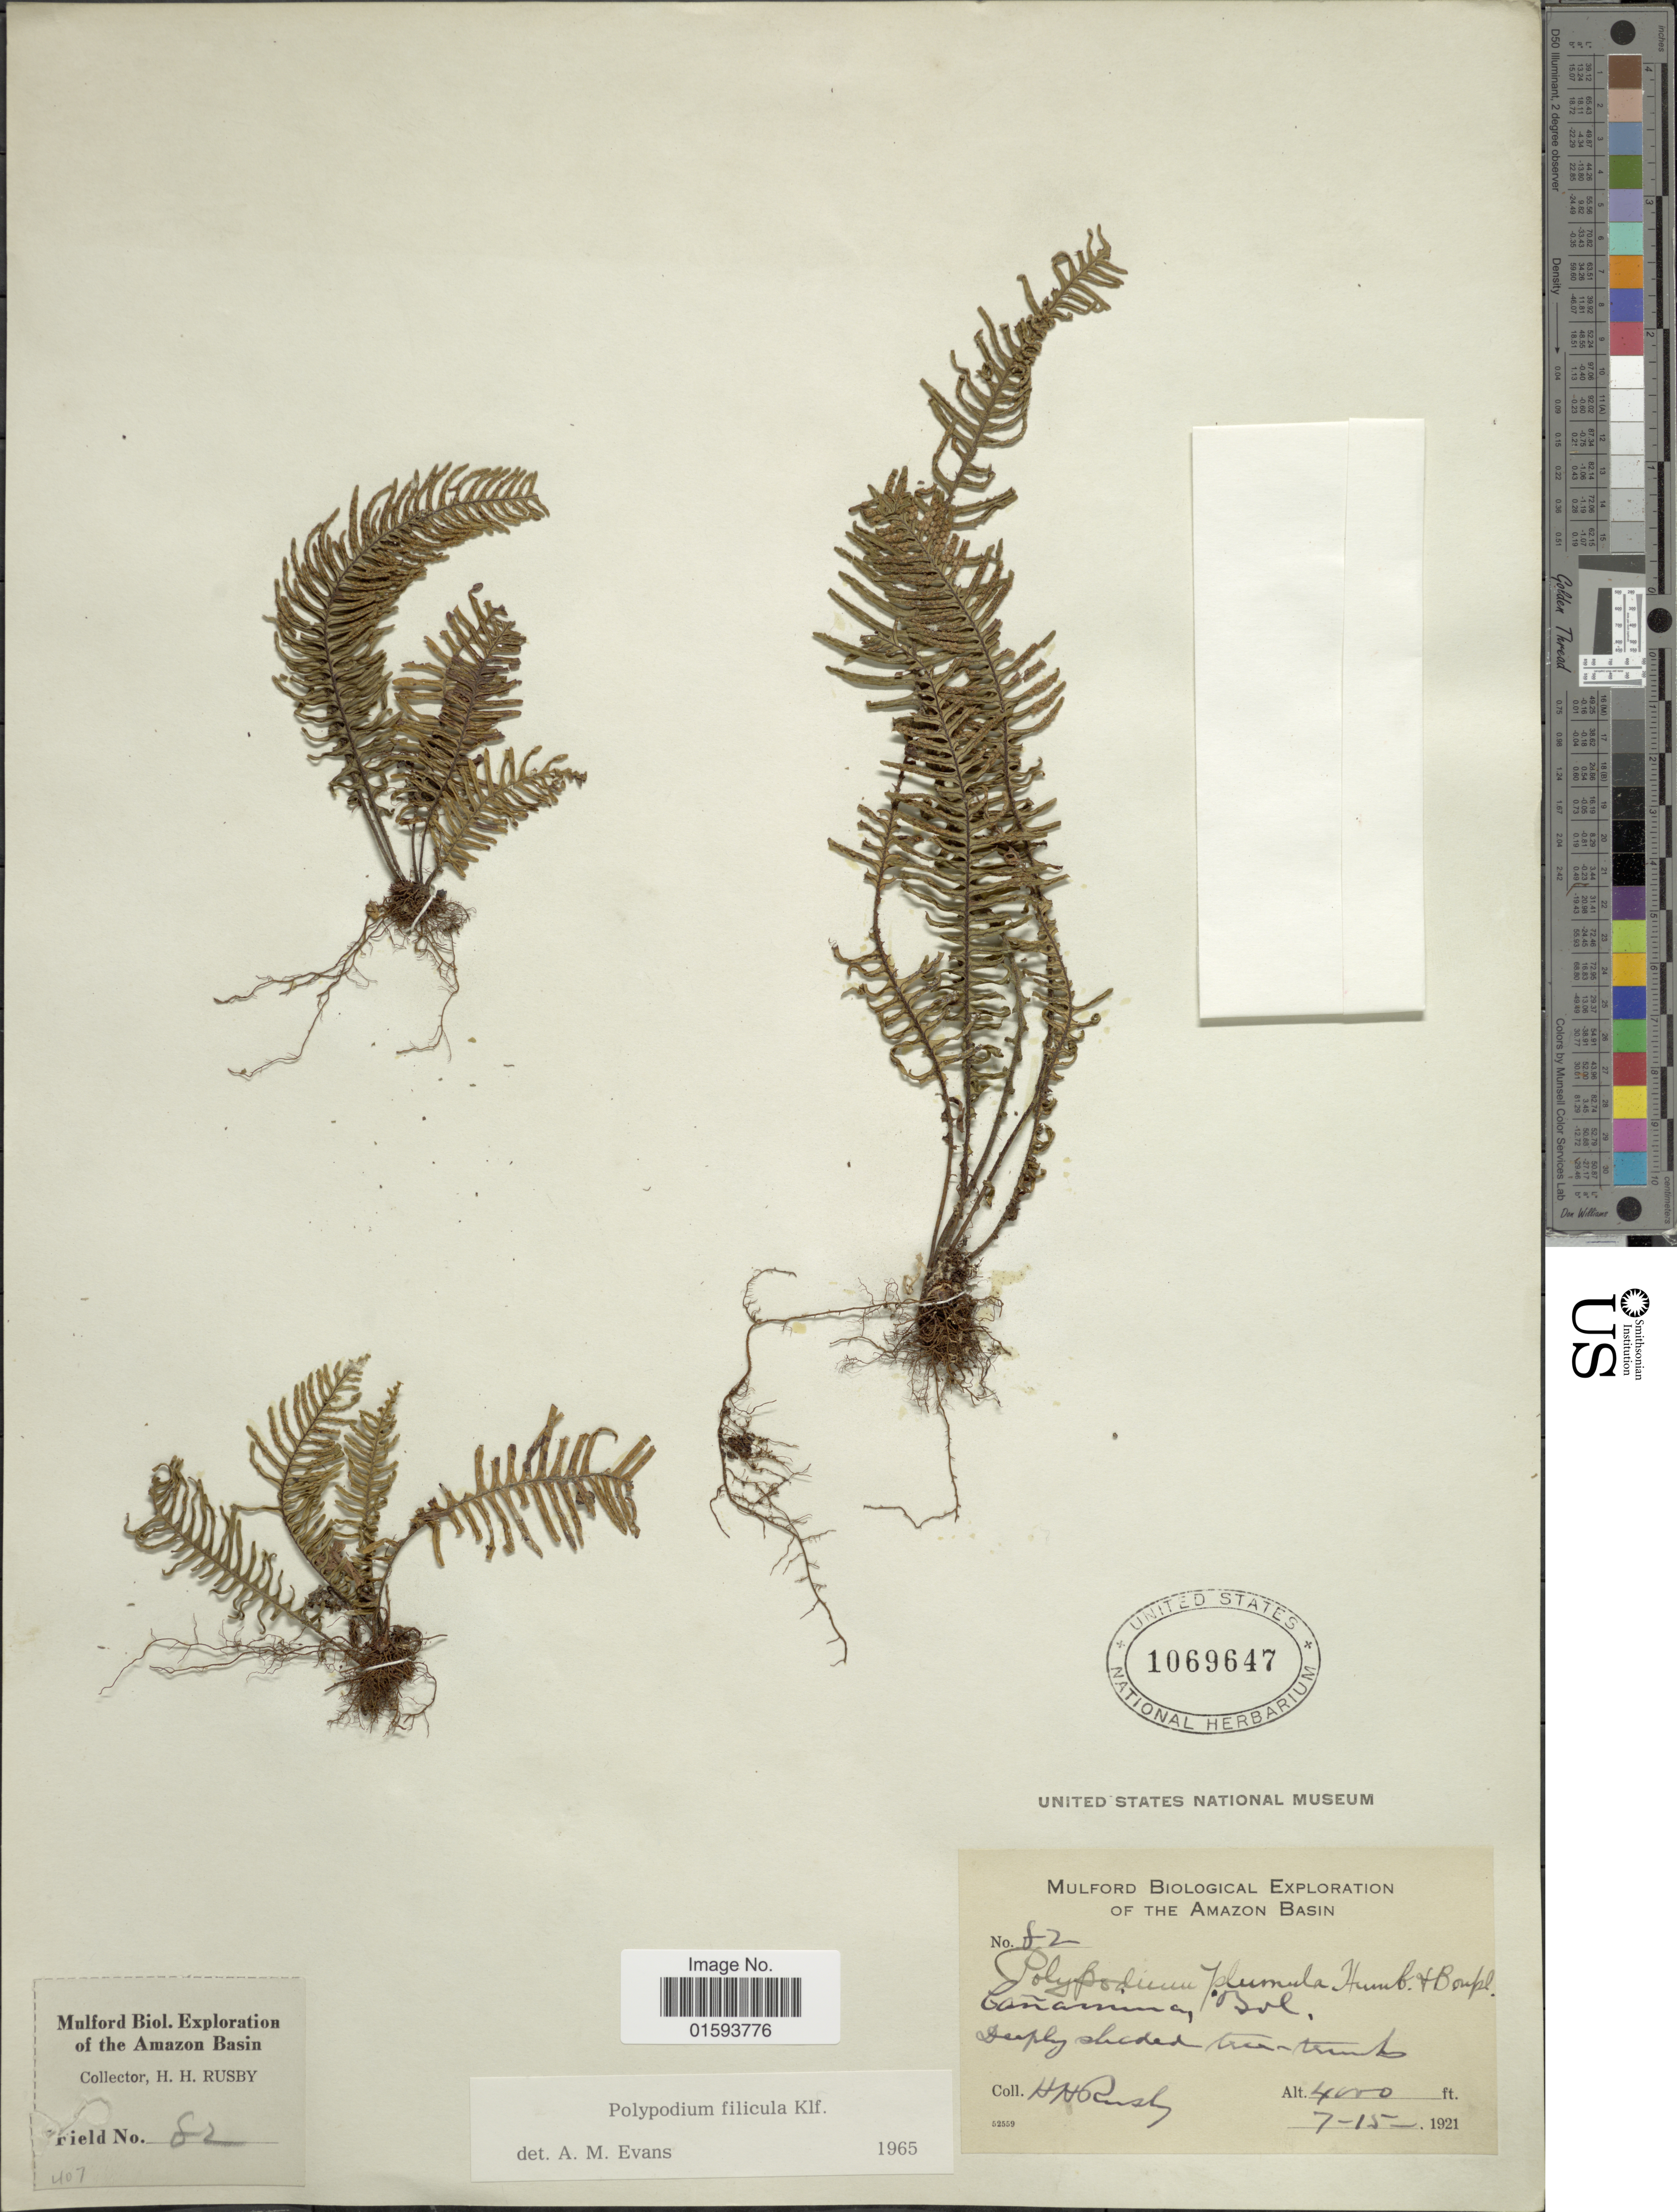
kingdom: Plantae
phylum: Tracheophyta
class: Polypodiopsida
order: Polypodiales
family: Polypodiaceae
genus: Pecluma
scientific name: Pecluma filicula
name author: (Kaulf.) M.G. Price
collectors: H. H. Rusby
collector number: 82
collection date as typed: July 15, 1921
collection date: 1921-07-15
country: Bolivia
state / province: La Paz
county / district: Inquisivi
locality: Cañamina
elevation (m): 1219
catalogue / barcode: US 1069647